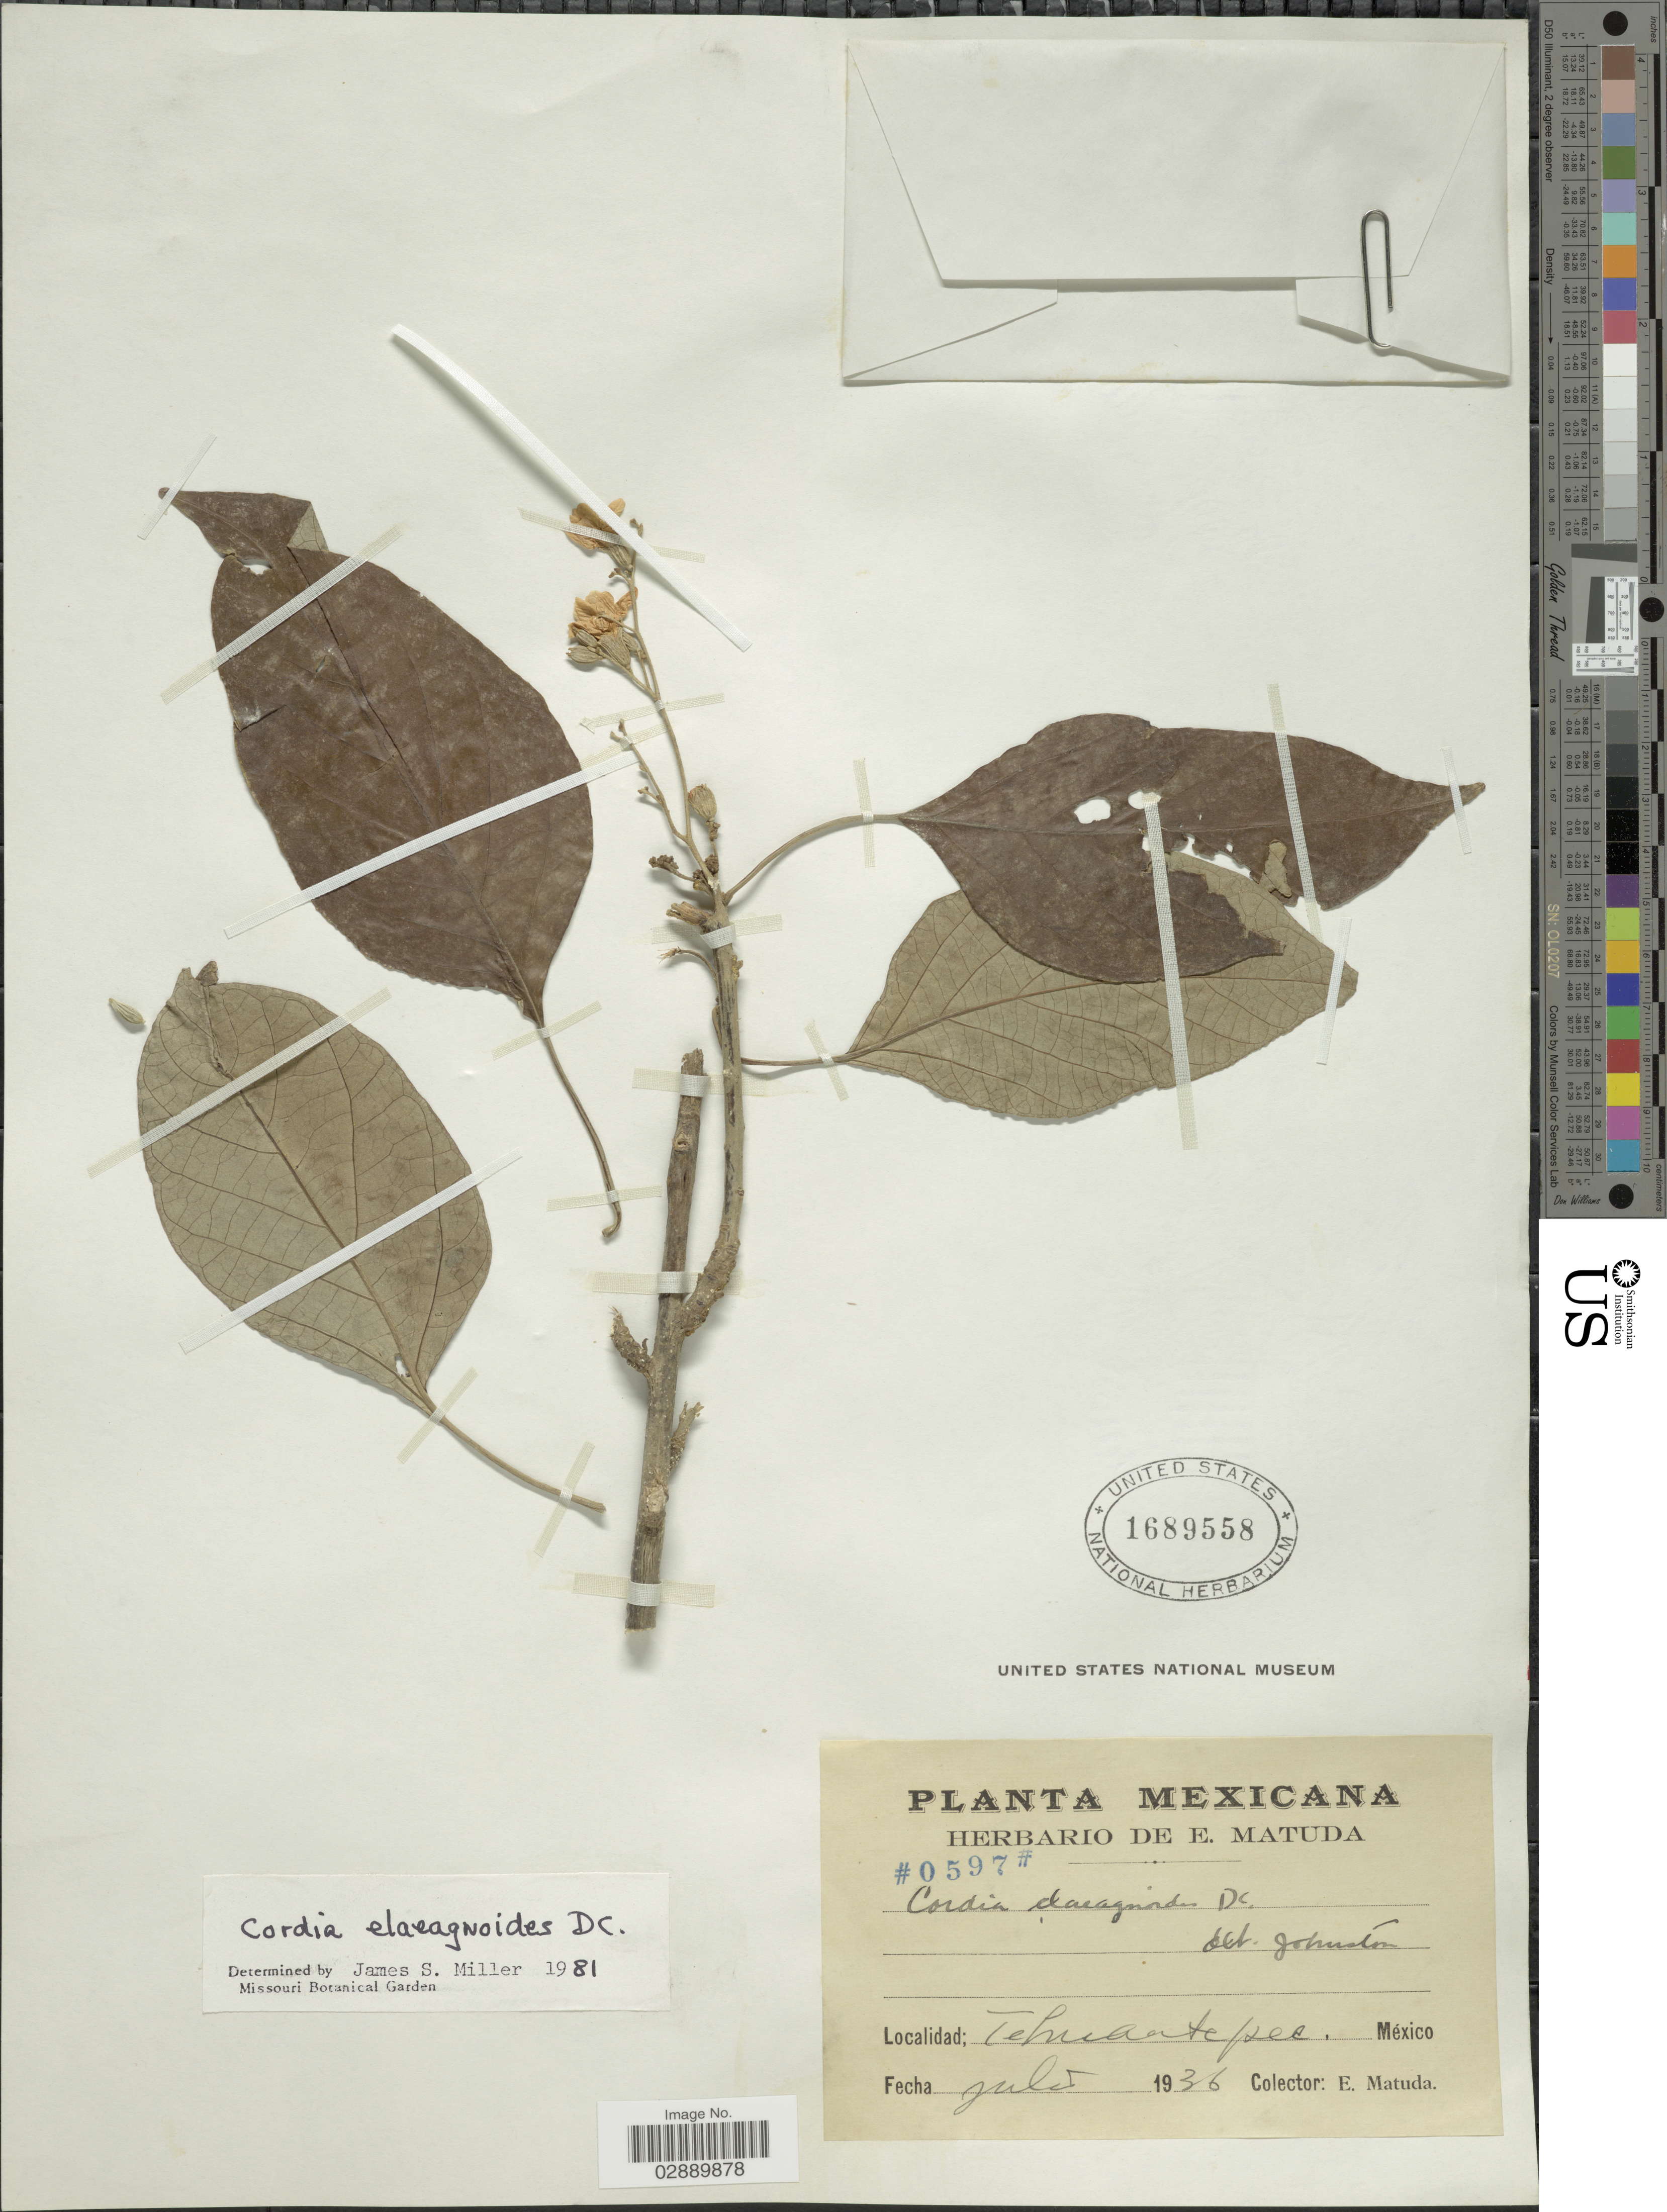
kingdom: Plantae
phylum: Tracheophyta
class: Magnoliopsida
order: Boraginales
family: Cordiaceae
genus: Cordia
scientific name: Cordia elaeagnoides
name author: A. DC.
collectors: E. Matuda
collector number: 0597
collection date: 1936-07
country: Mexico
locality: Tehuantepec.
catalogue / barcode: US 1689558